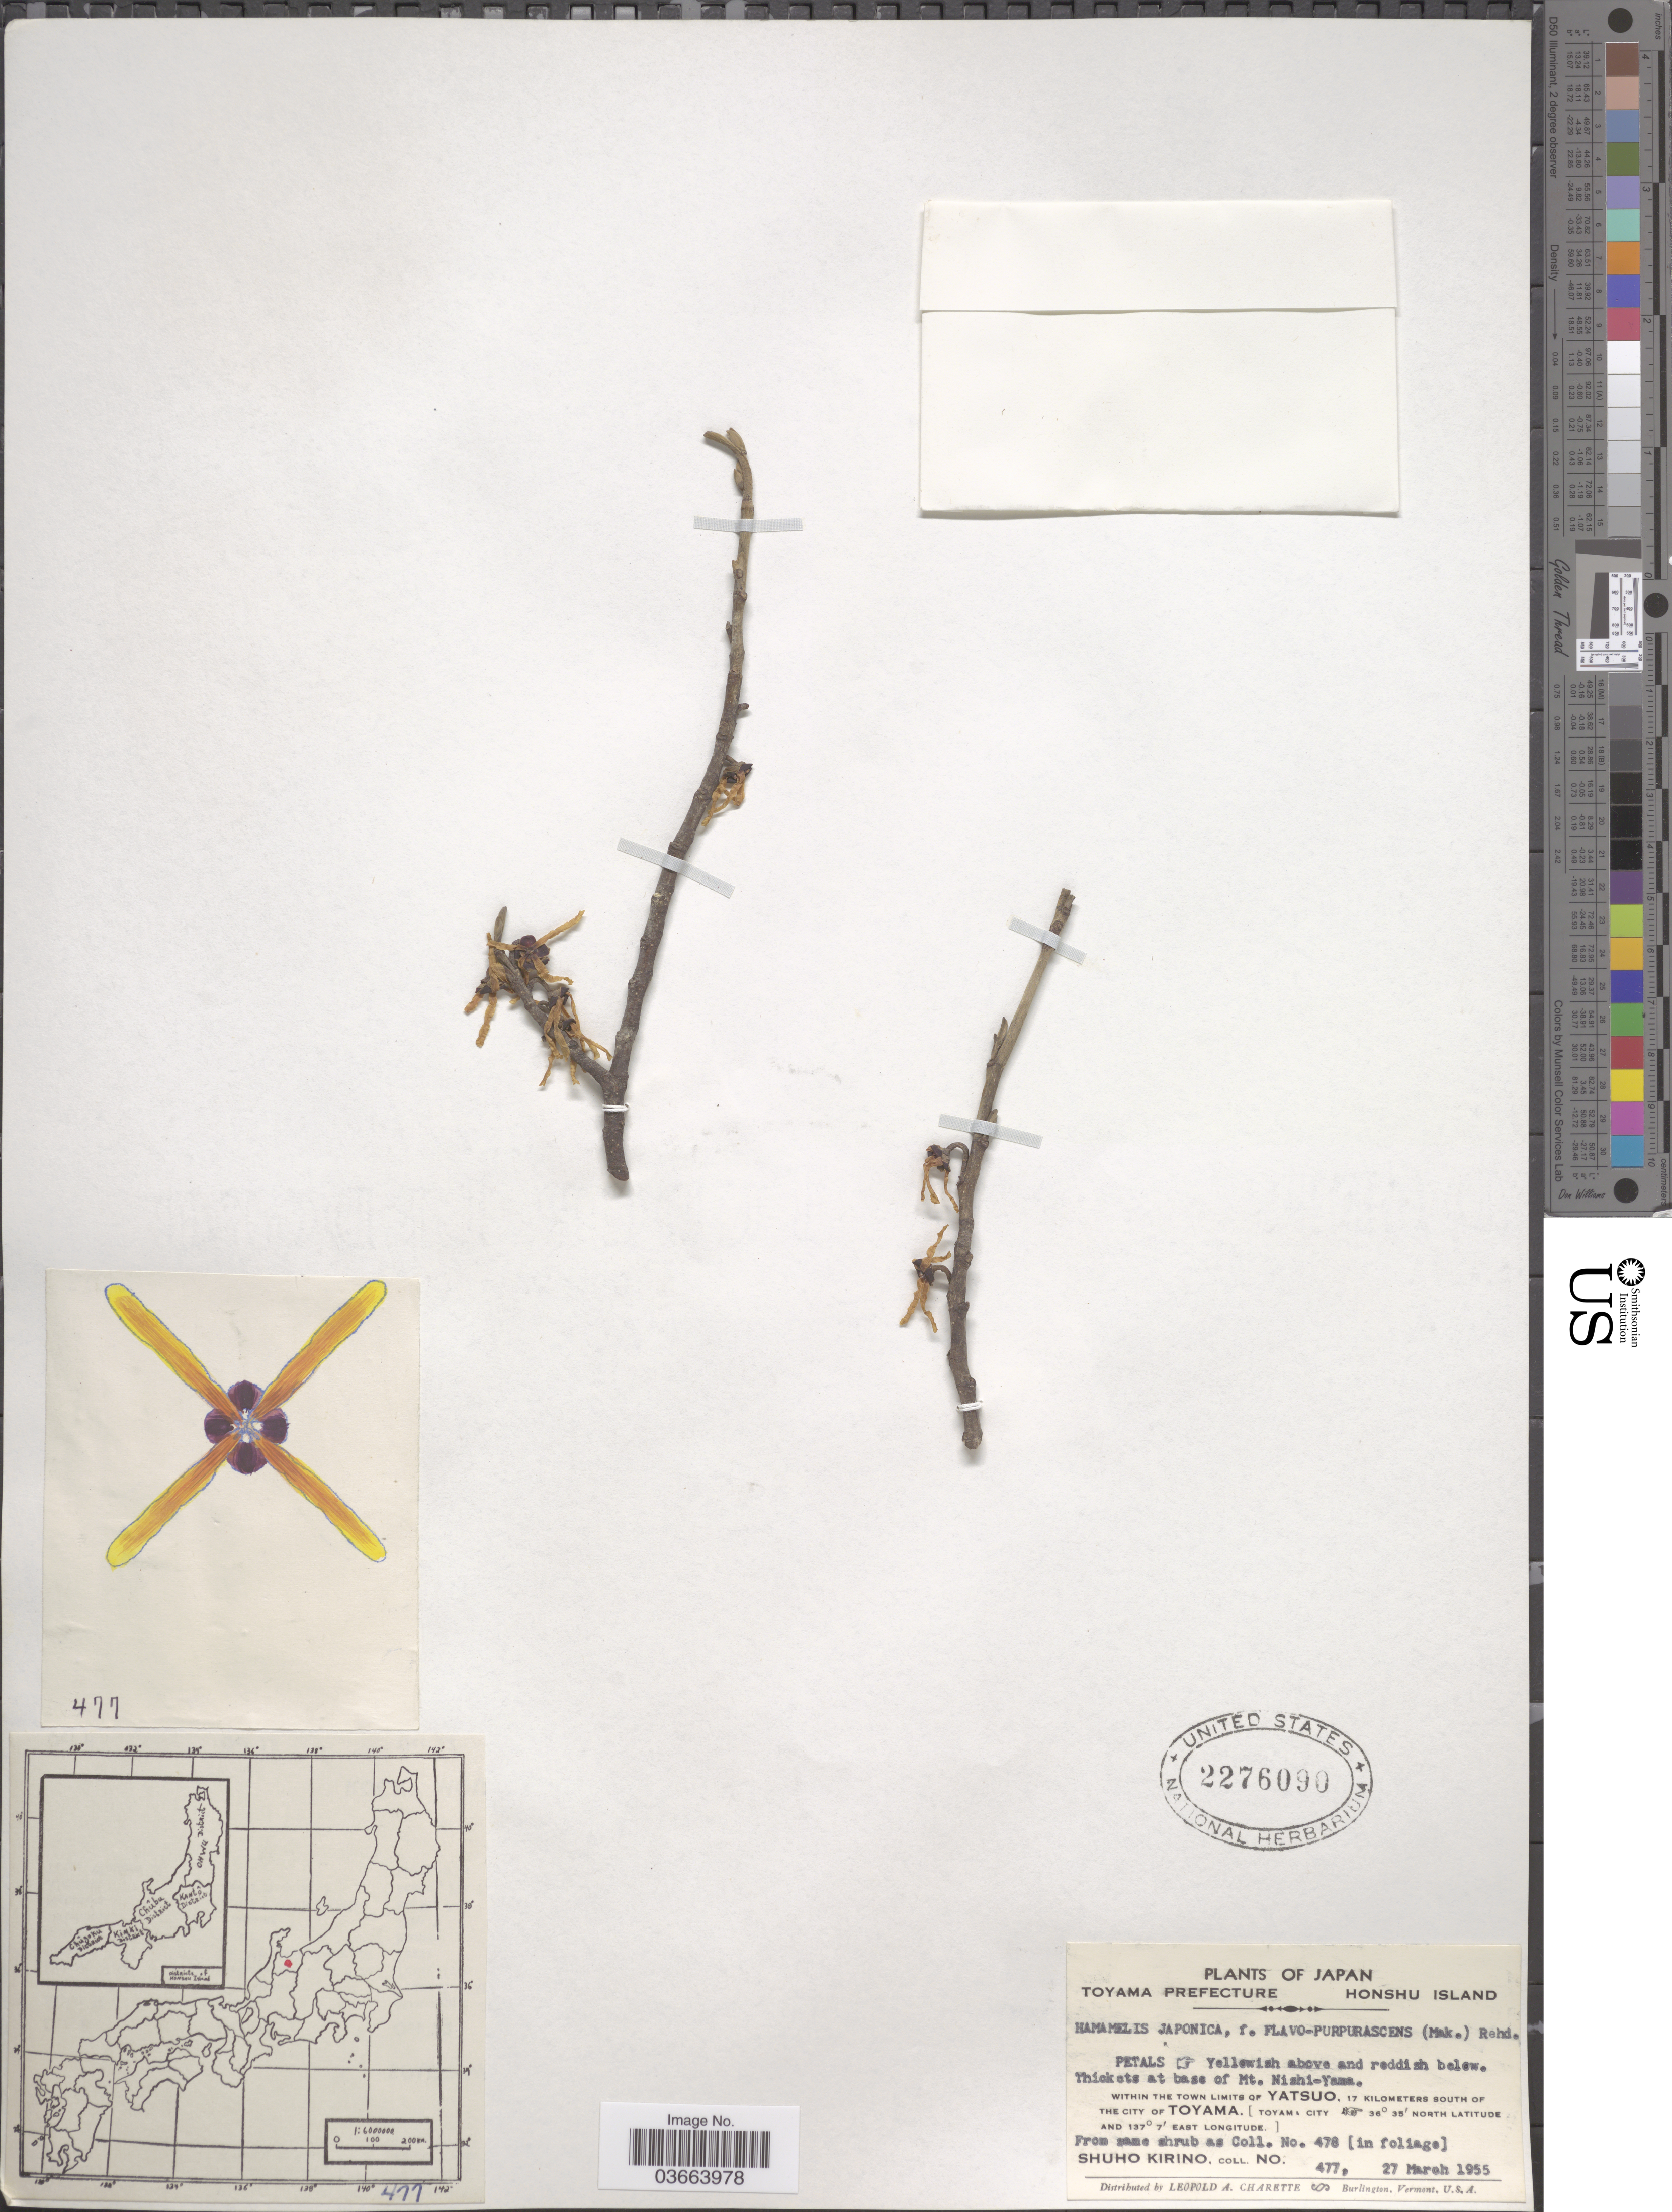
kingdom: Plantae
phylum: Tracheophyta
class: Magnoliopsida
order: Saxifragales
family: Hamamelidaceae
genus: Hamamelis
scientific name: Hamamelis japonica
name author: Siebold & Zucc.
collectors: S. Kirino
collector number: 477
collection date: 1955-03-27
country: Japan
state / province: Toyama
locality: Toyama Prefecture. Honshu Island. Thickets at the base of Mt. Nishi-Yama. Within the town limits of Yatsuo, 17 kilometers south of the city of Toyama. [Toyama City].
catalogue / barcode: US 2276090